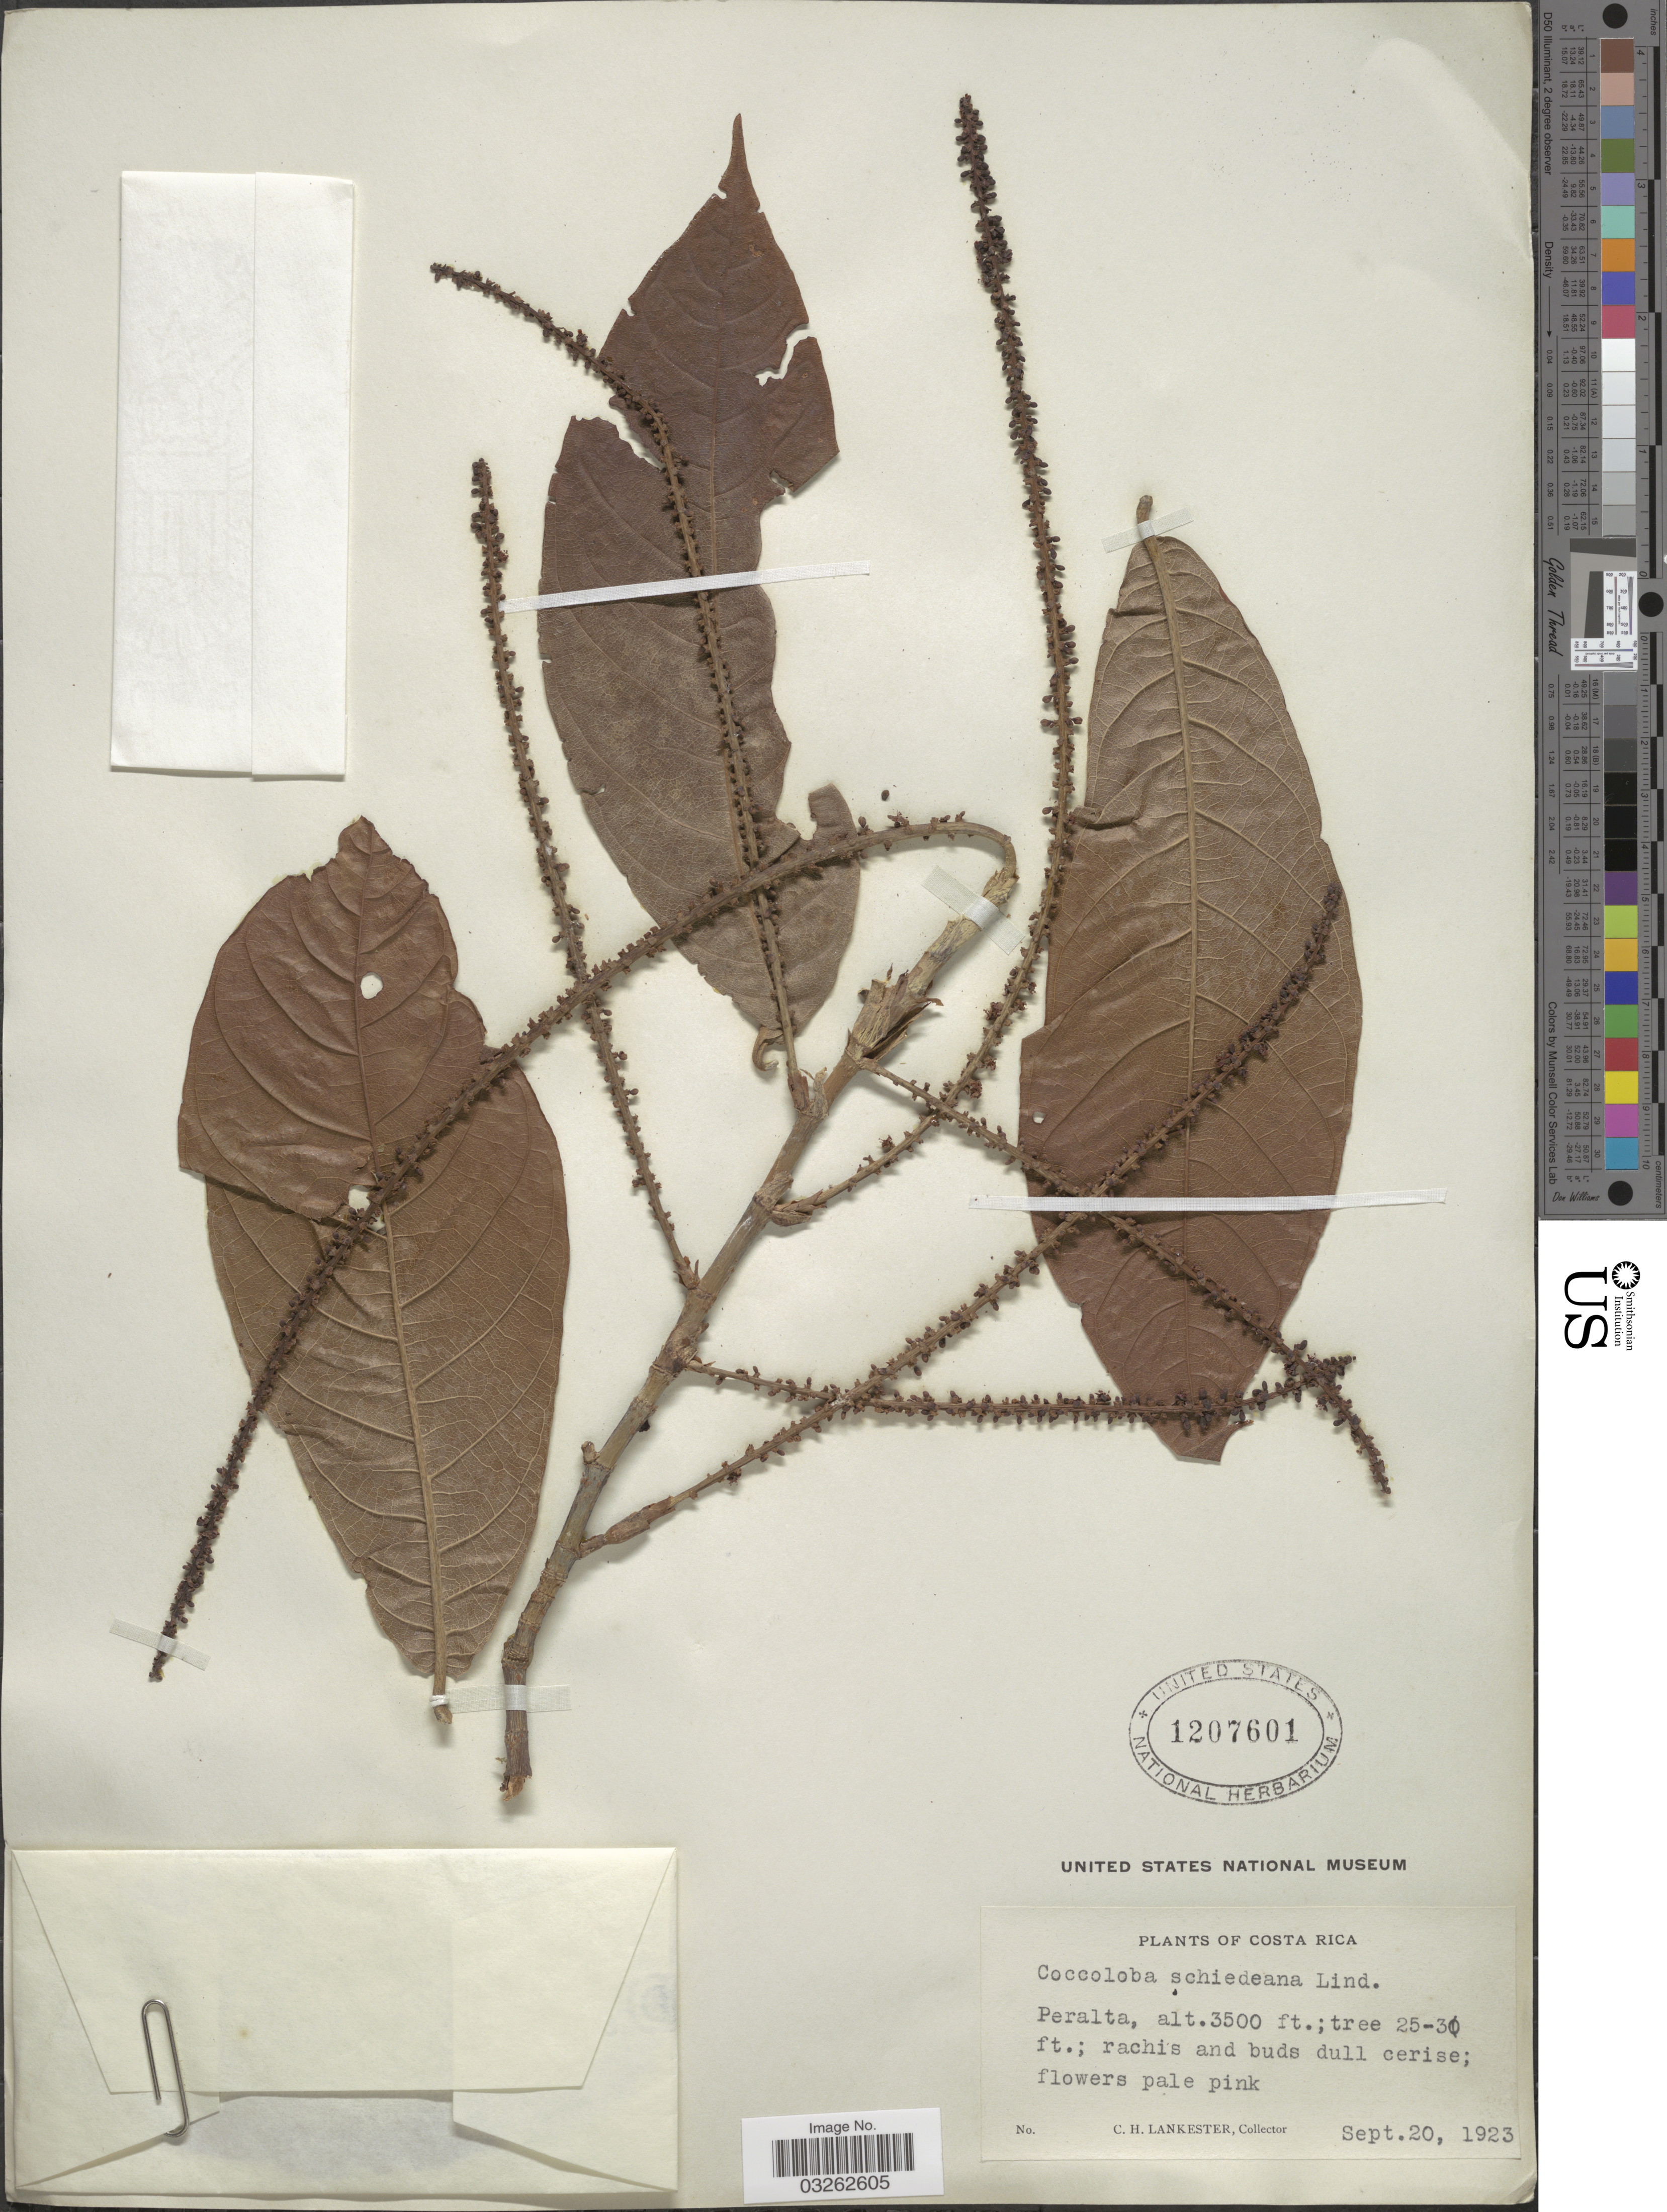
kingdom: Plantae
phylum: Tracheophyta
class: Magnoliopsida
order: Caryophyllales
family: Polygonaceae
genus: Coccoloba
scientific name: Coccoloba barbadensis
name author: Jacq.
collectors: C. H. Lankester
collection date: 1923-09-20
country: Costa Rica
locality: Peralta.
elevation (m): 1067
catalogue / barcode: US 1207601